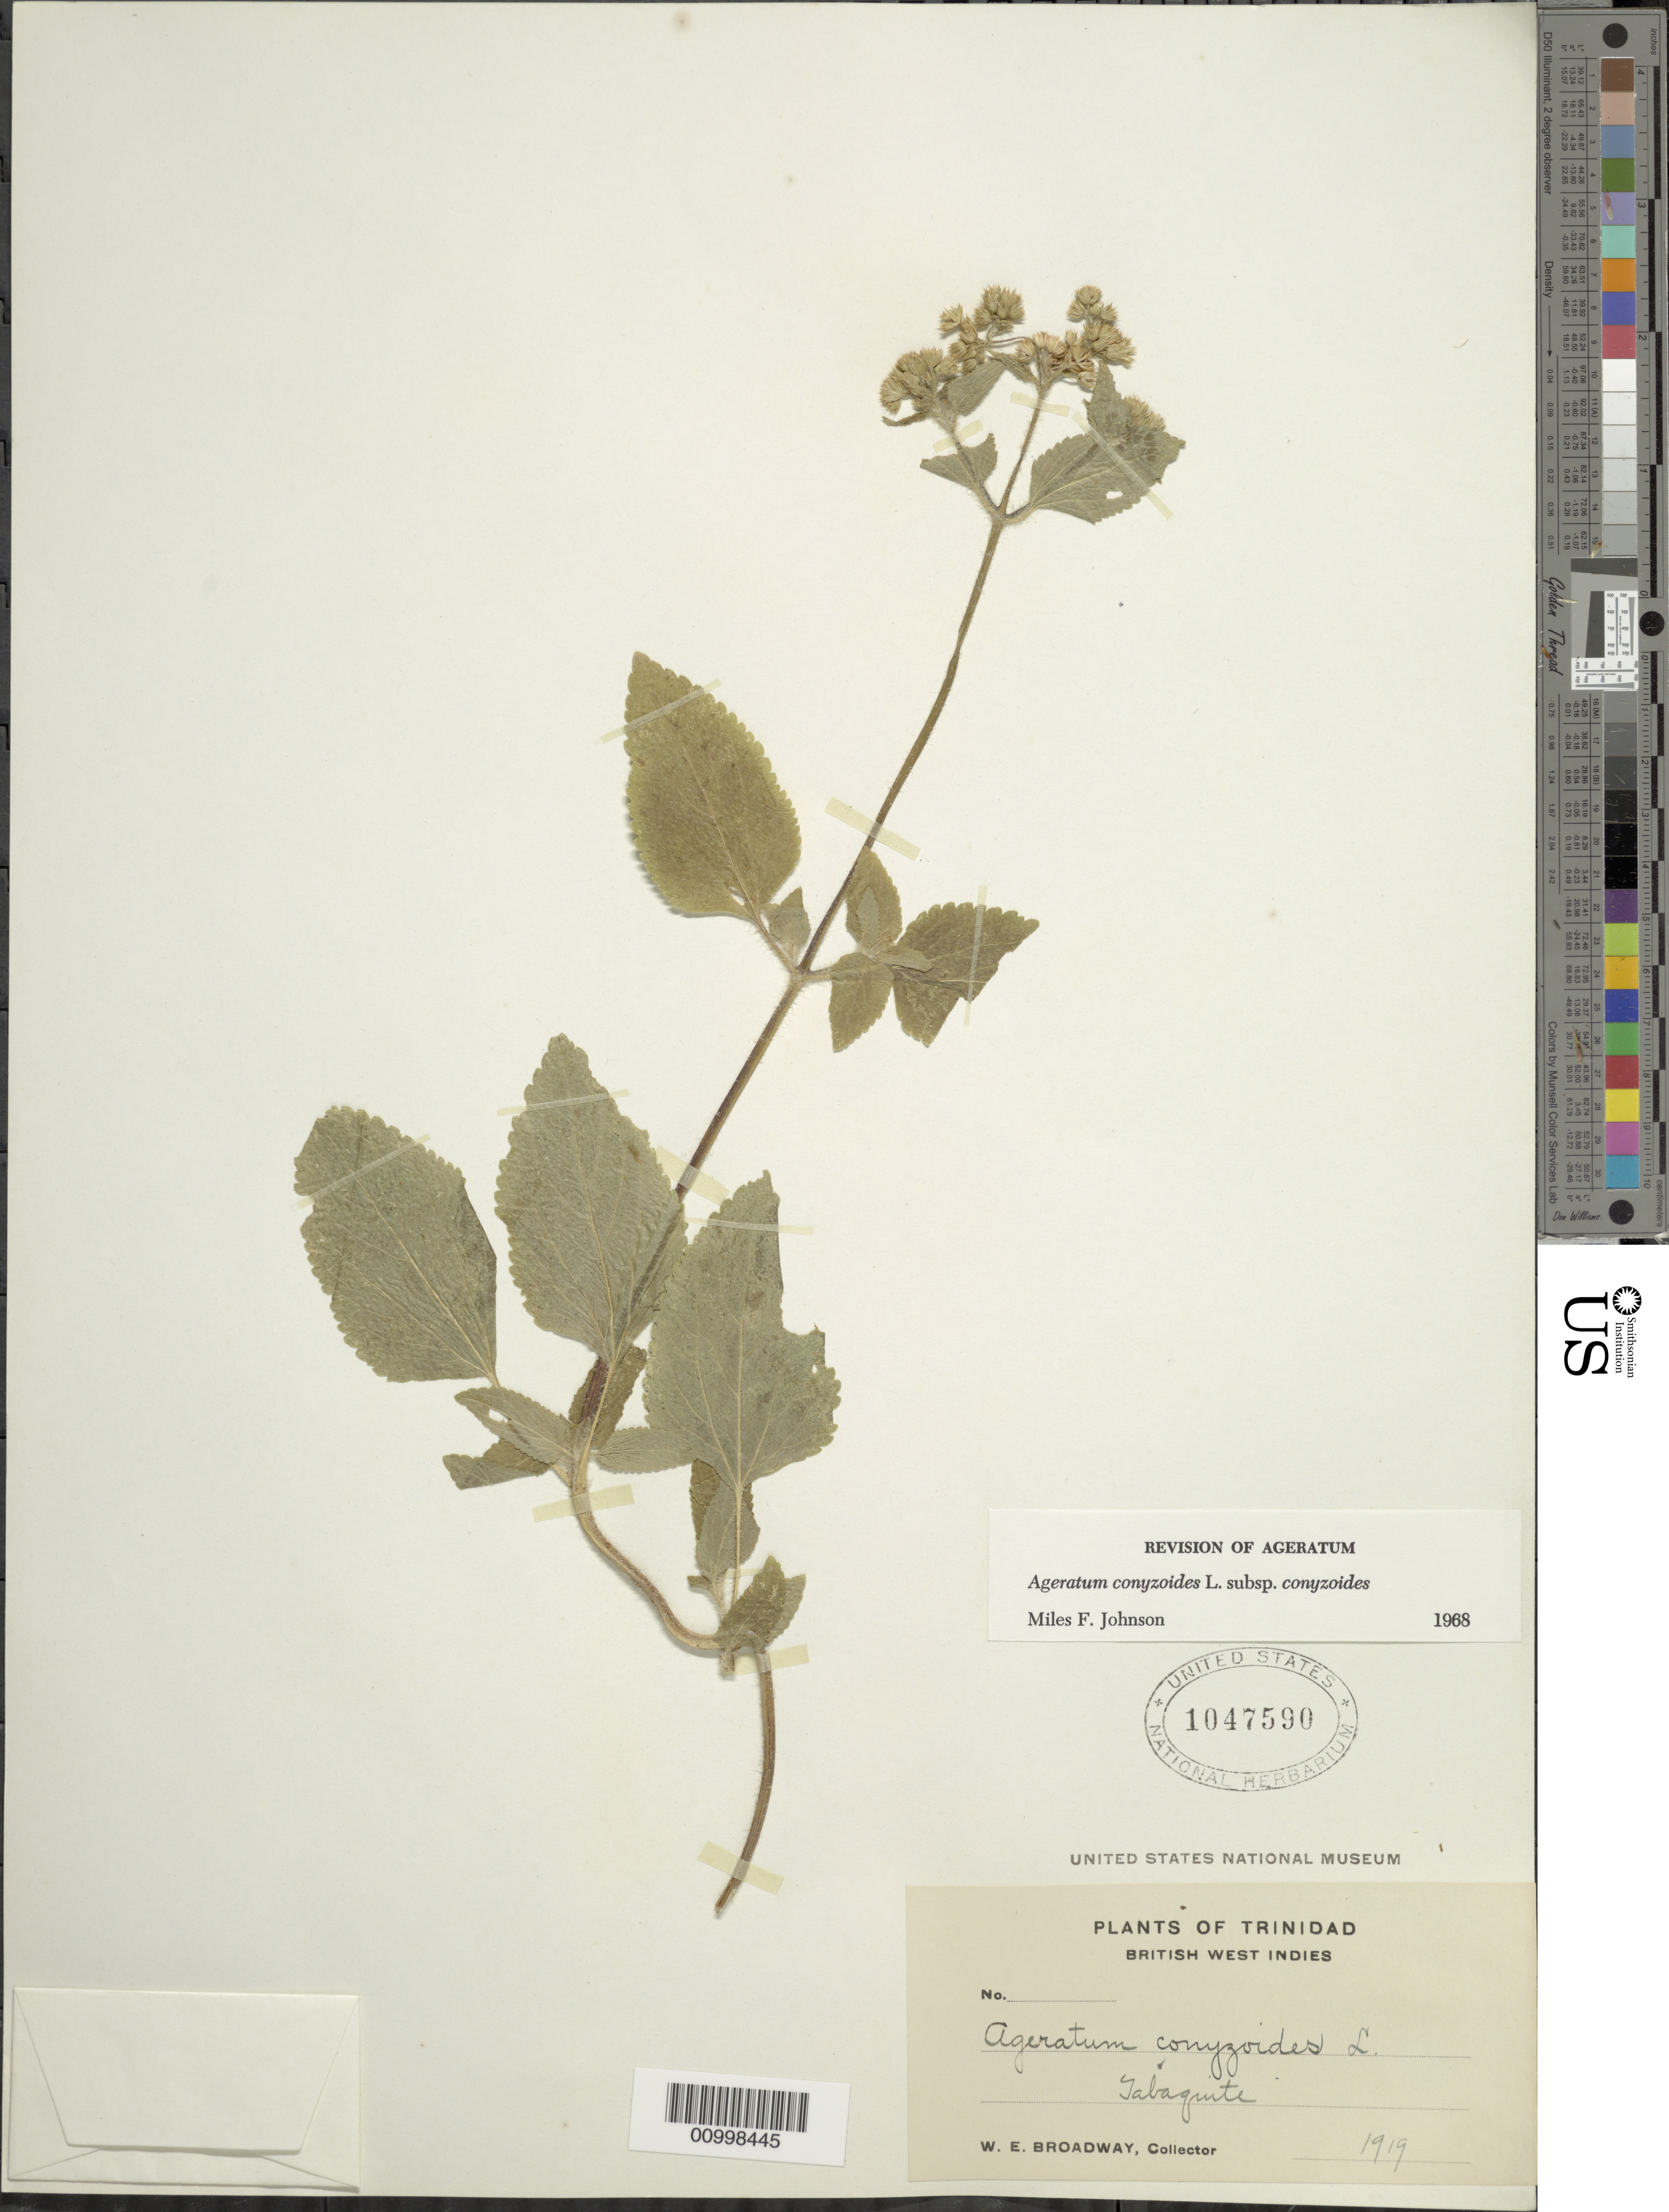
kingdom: Plantae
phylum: Tracheophyta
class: Magnoliopsida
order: Asterales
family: Asteraceae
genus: Ageratum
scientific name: Ageratum conyzoides subsp. conyzoides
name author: L.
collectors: W. E. Broadway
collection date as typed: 01 Jan 1919 to 31 Dec 1919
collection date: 1919-01-01/1919-12-31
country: Trinidad and Tobago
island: Trinidad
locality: Tabaquite.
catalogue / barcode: US 1047590